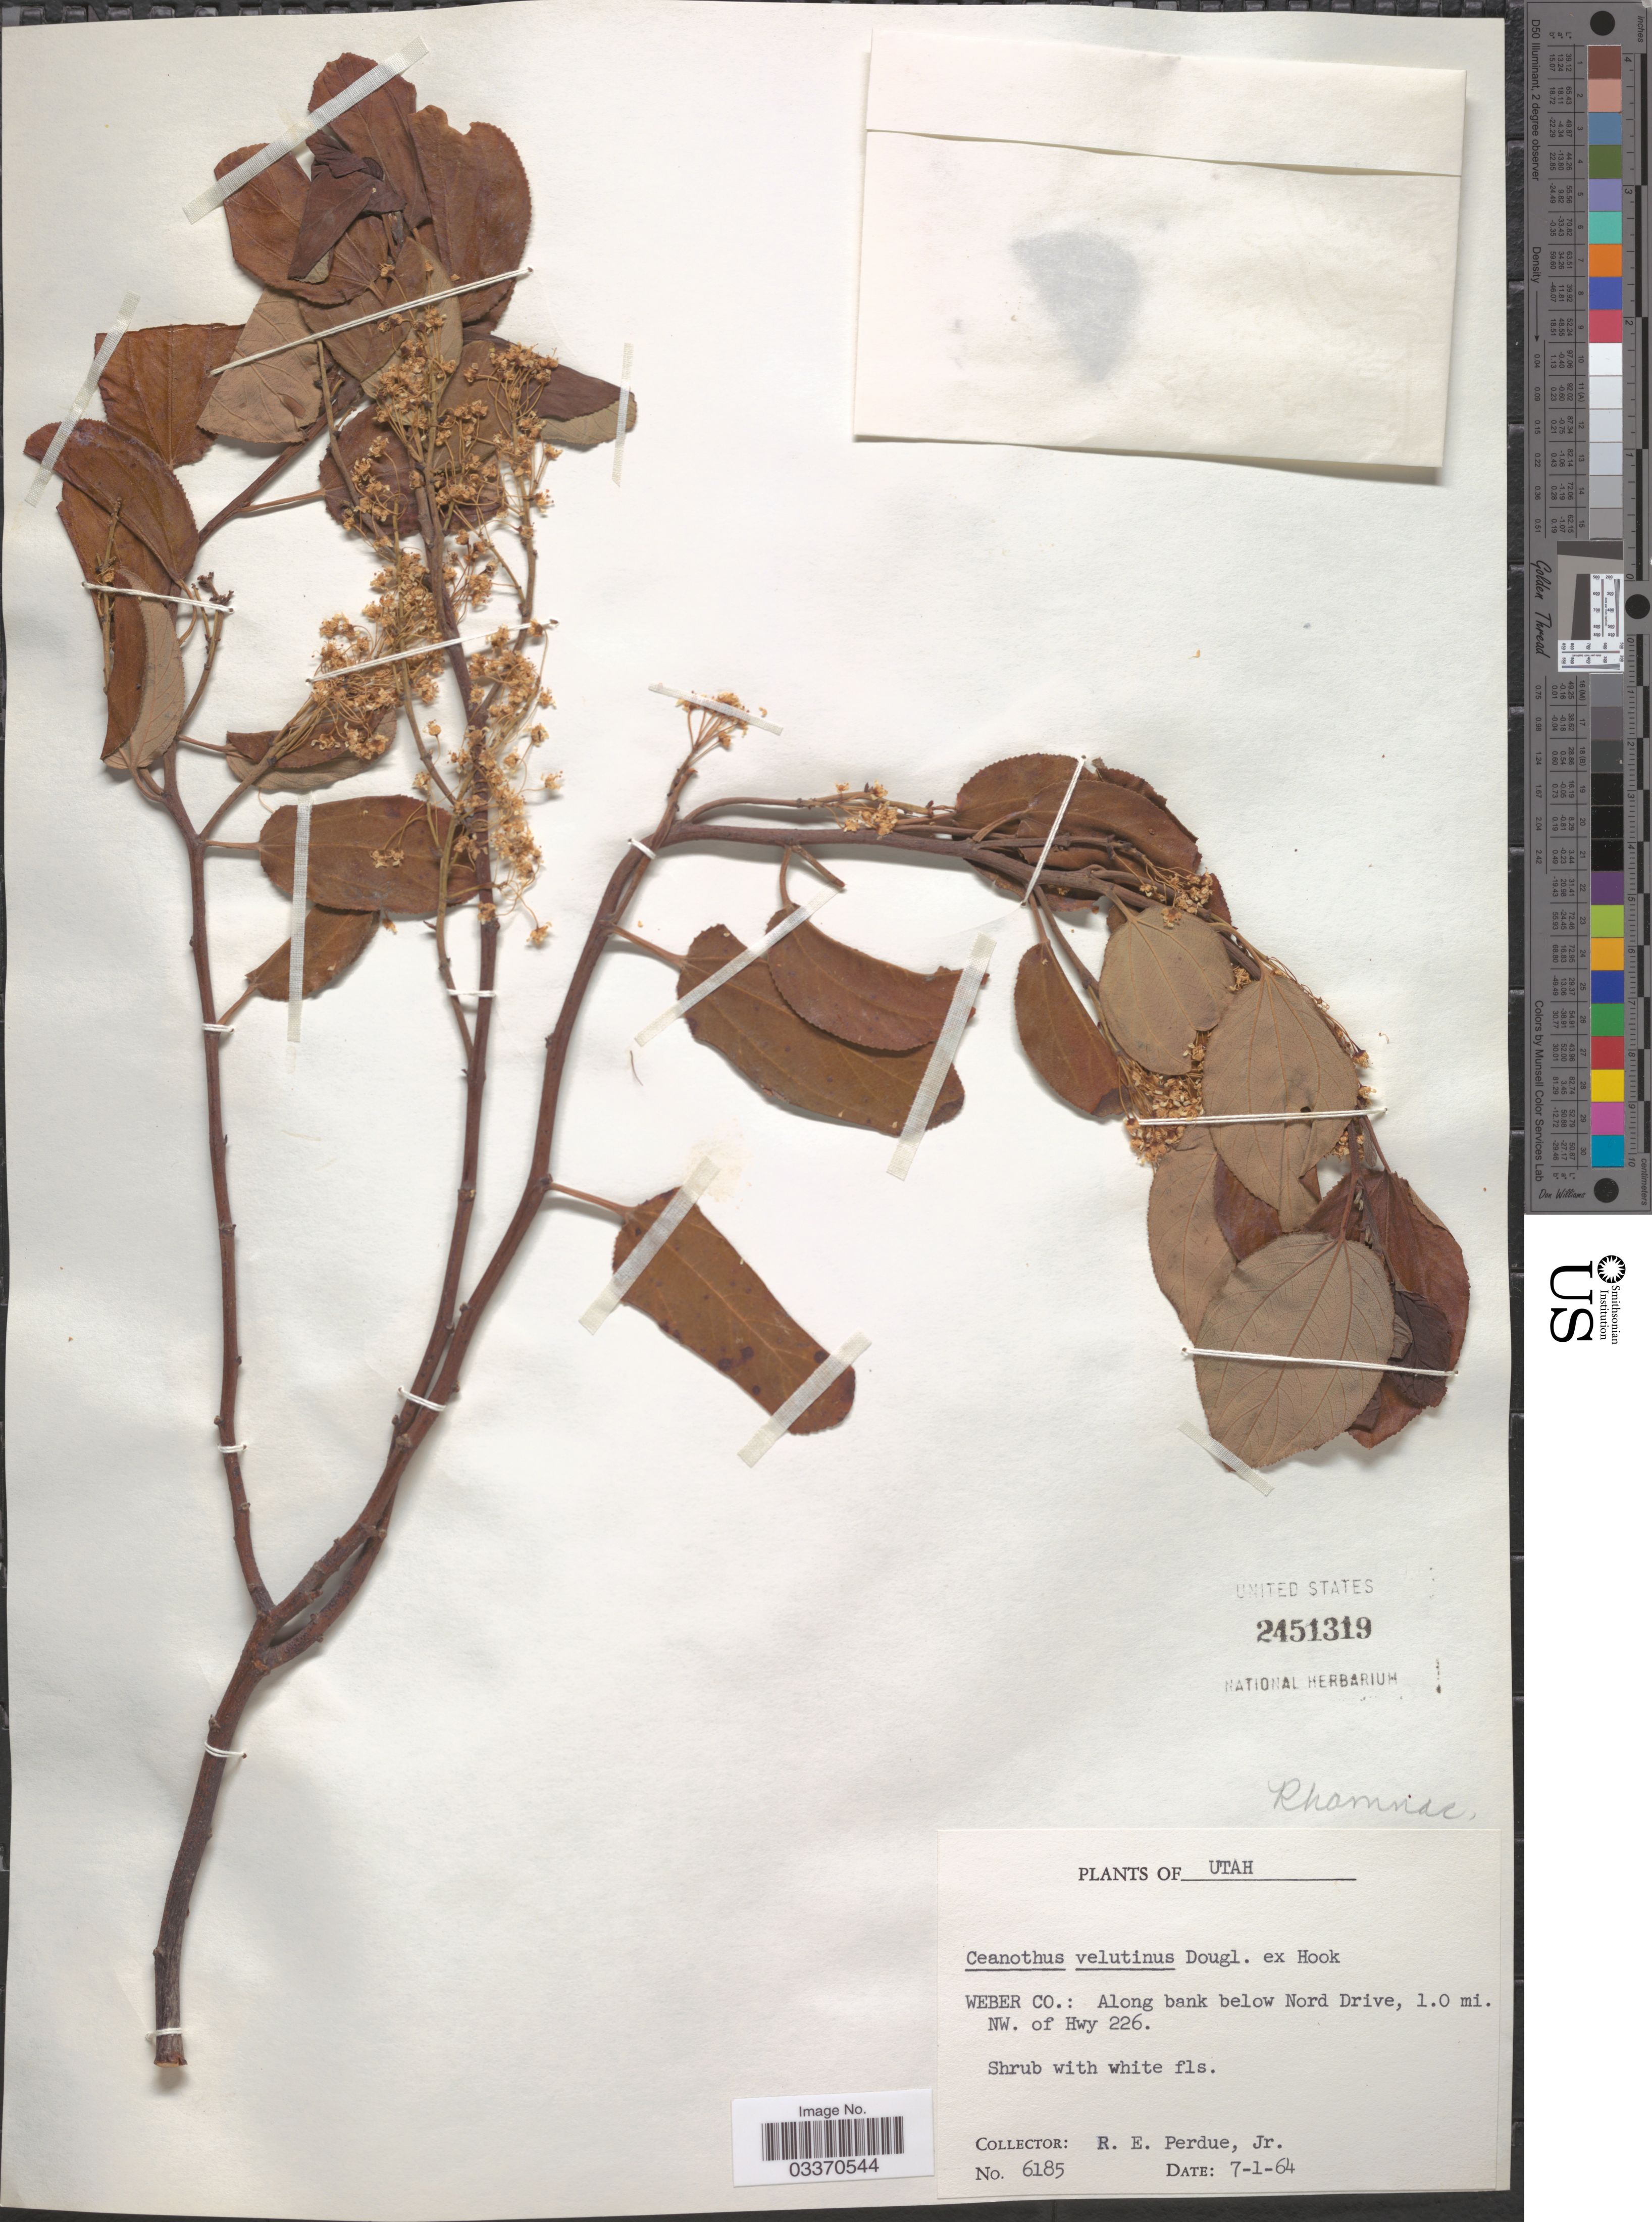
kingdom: Plantae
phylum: Tracheophyta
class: Magnoliopsida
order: Rosales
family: Rhamnaceae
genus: Ceanothus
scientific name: Ceanothus velutinus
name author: Douglas ex Hook.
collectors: R. E. Perdue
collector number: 6185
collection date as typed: Transcribed d/m/y: 1/7/64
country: United States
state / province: Utah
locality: Weber Co.: Along bank below Nord Drive, 1.0 mi. NW. of Hwy 226.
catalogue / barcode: US 2451319